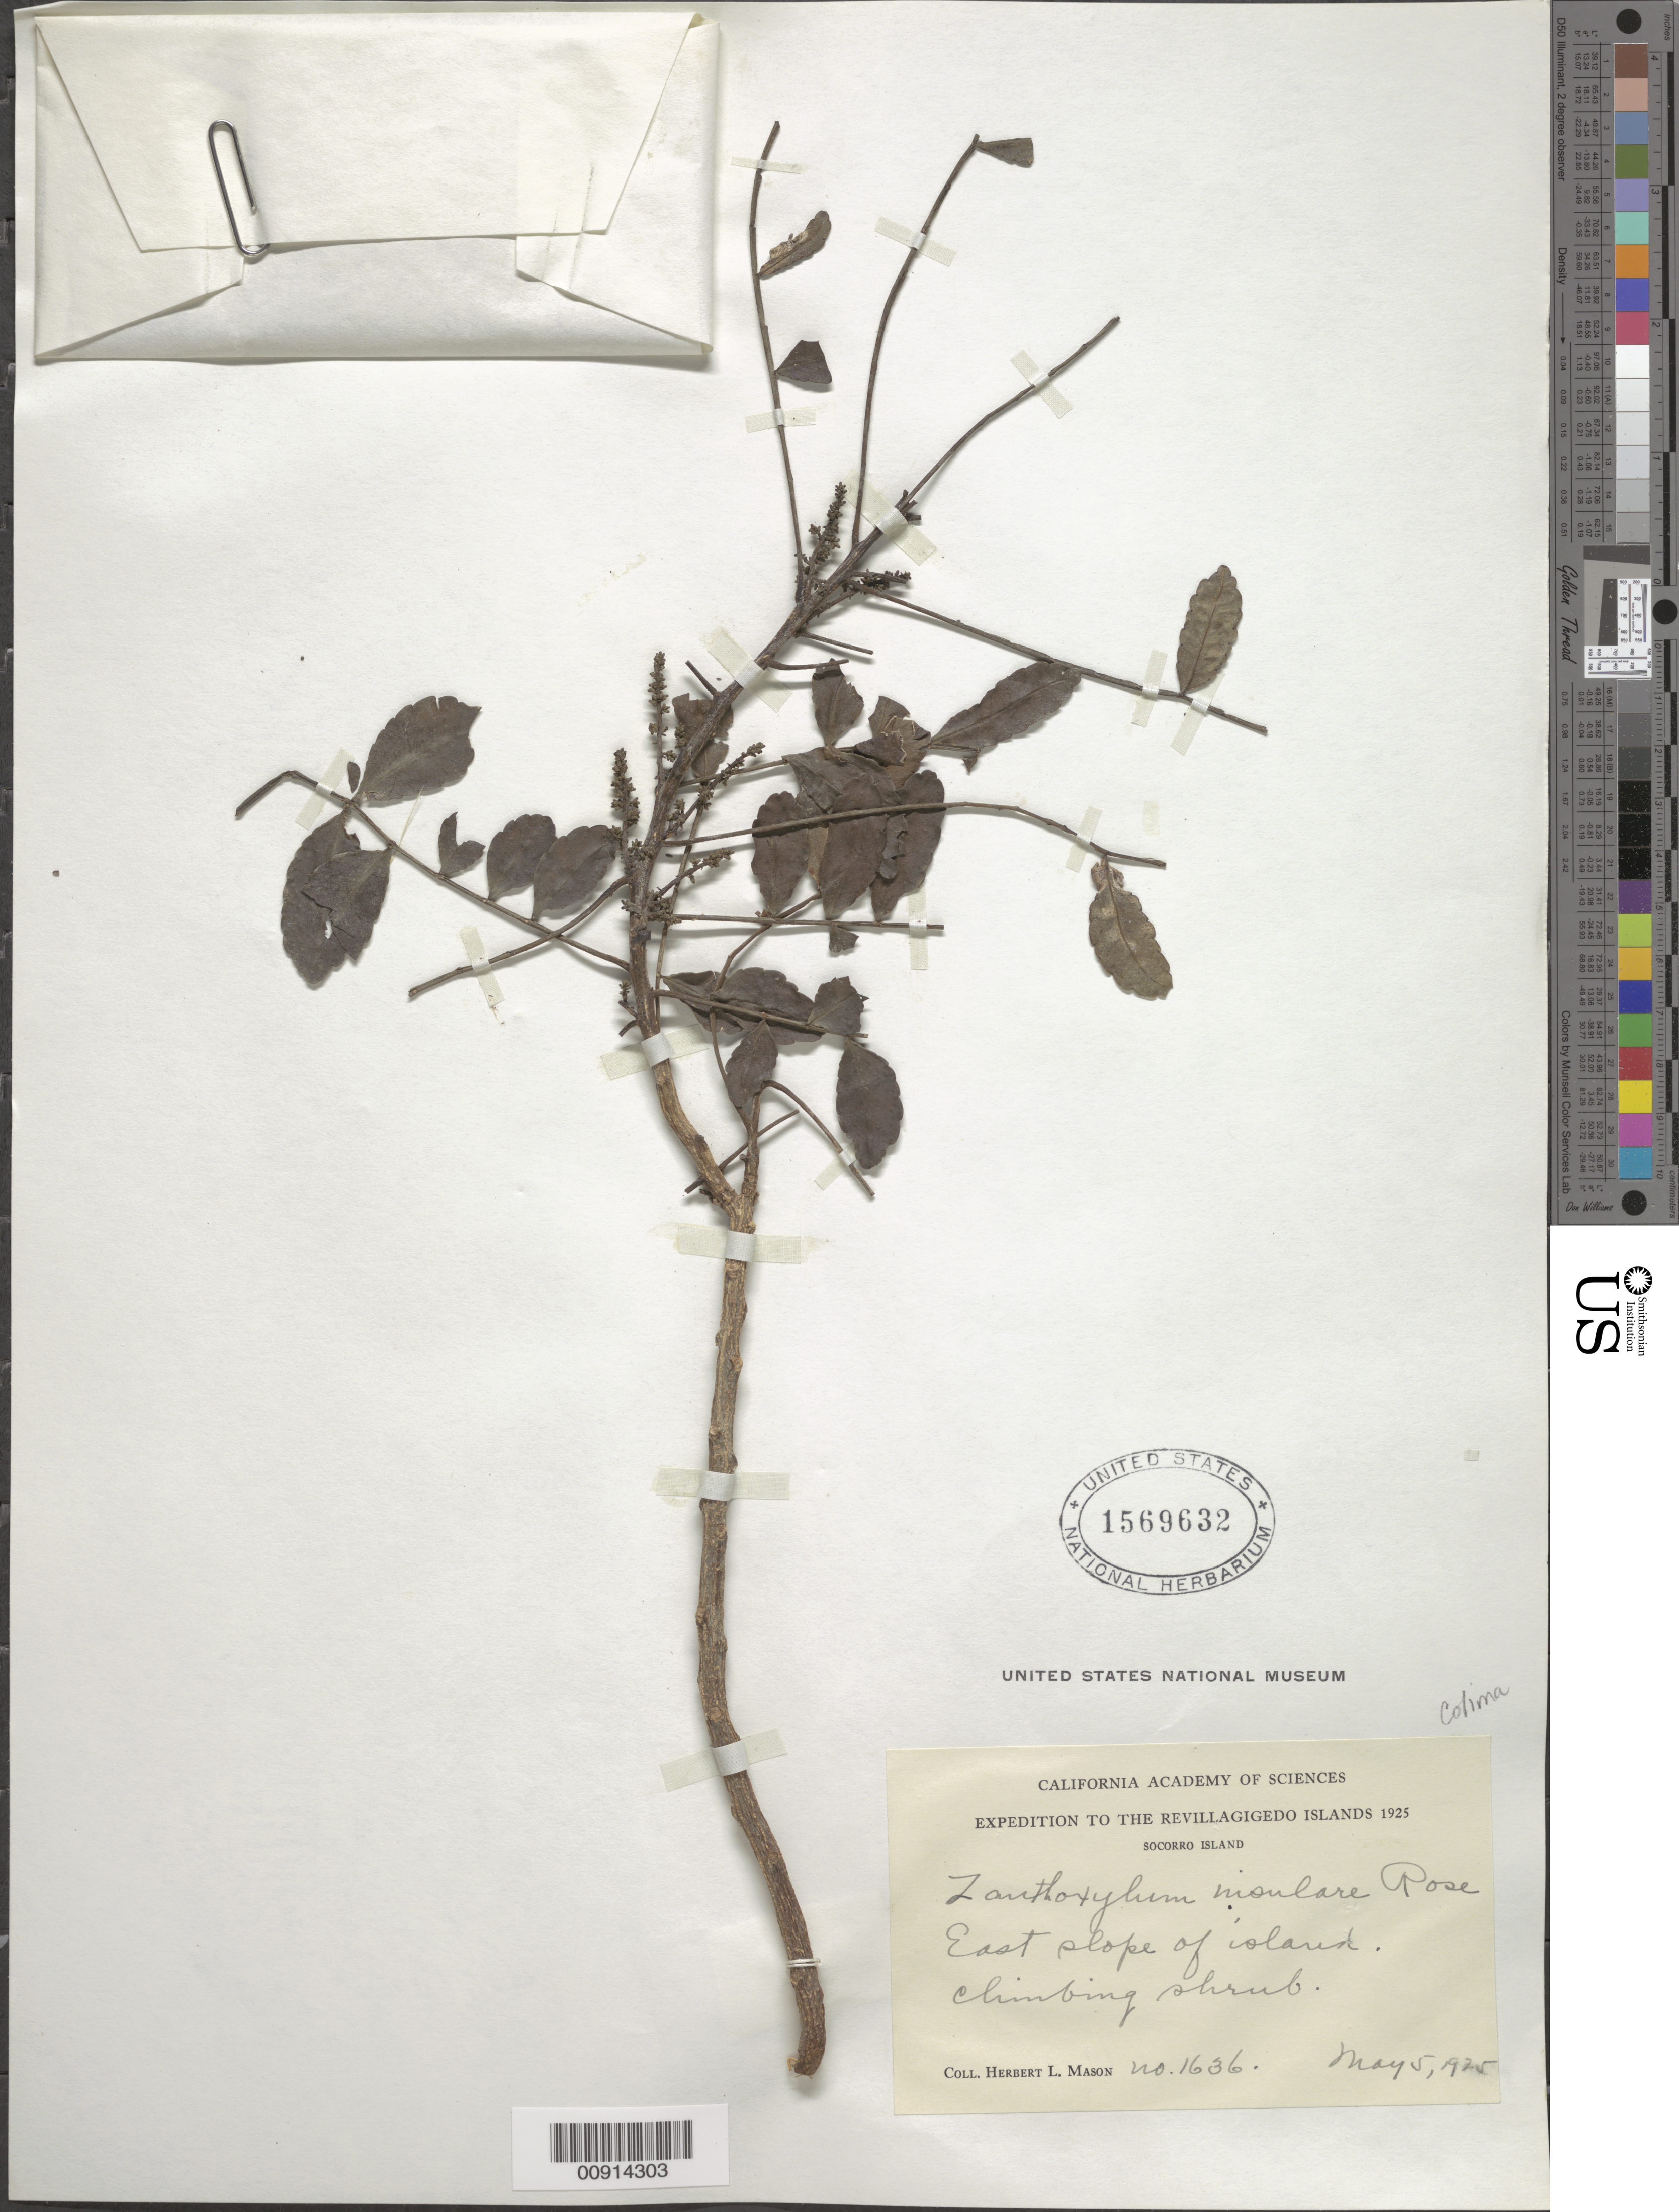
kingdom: Plantae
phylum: Tracheophyta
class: Magnoliopsida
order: Sapindales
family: Rutaceae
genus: Zanthoxylum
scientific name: Zanthoxylum insulare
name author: Rose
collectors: H. L. Mason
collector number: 1636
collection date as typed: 05 May 1925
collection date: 1925-05-05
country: Mexico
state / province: Colima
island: Socorro I.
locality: East slope of Socorro Island, Revillagigedo Islands.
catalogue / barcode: US 1569632